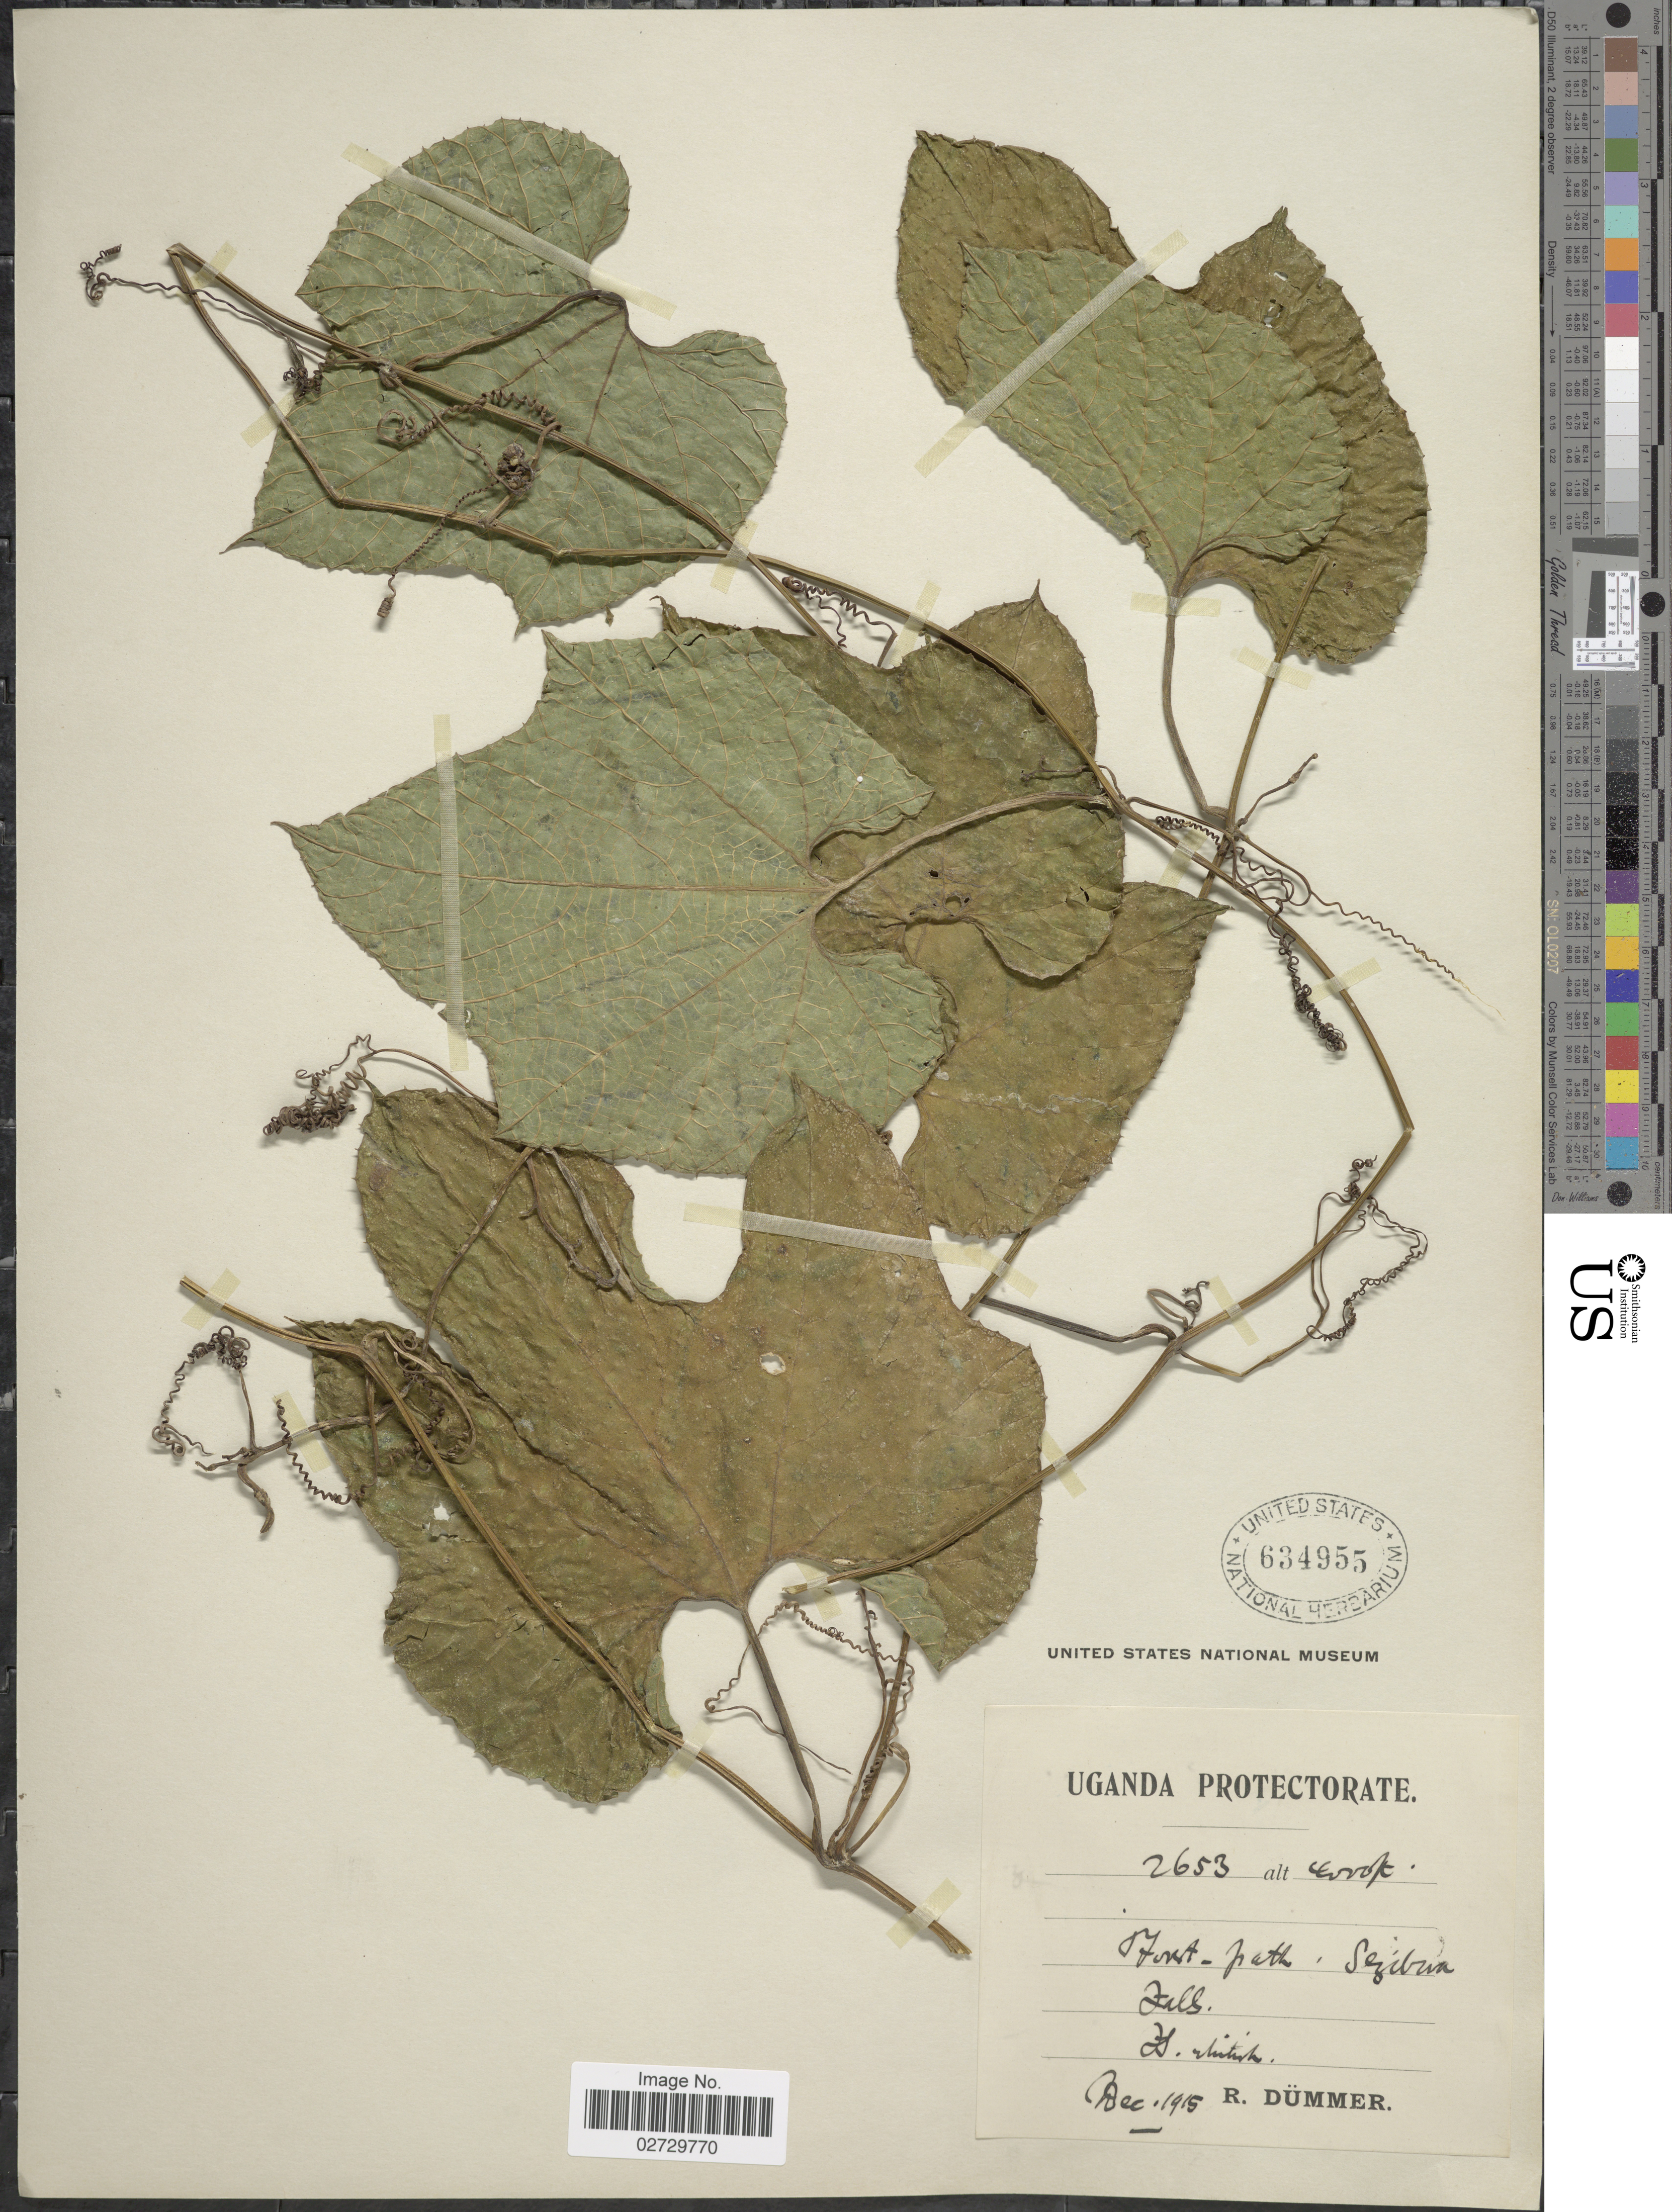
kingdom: Plantae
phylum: Tracheophyta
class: Magnoliopsida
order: Cucurbitales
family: Cucurbitaceae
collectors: R. A. Dümmer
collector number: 2653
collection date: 1915-12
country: Uganda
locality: Uganda Protectorate. Sezibwa Falls.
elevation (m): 1219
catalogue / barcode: US 634955